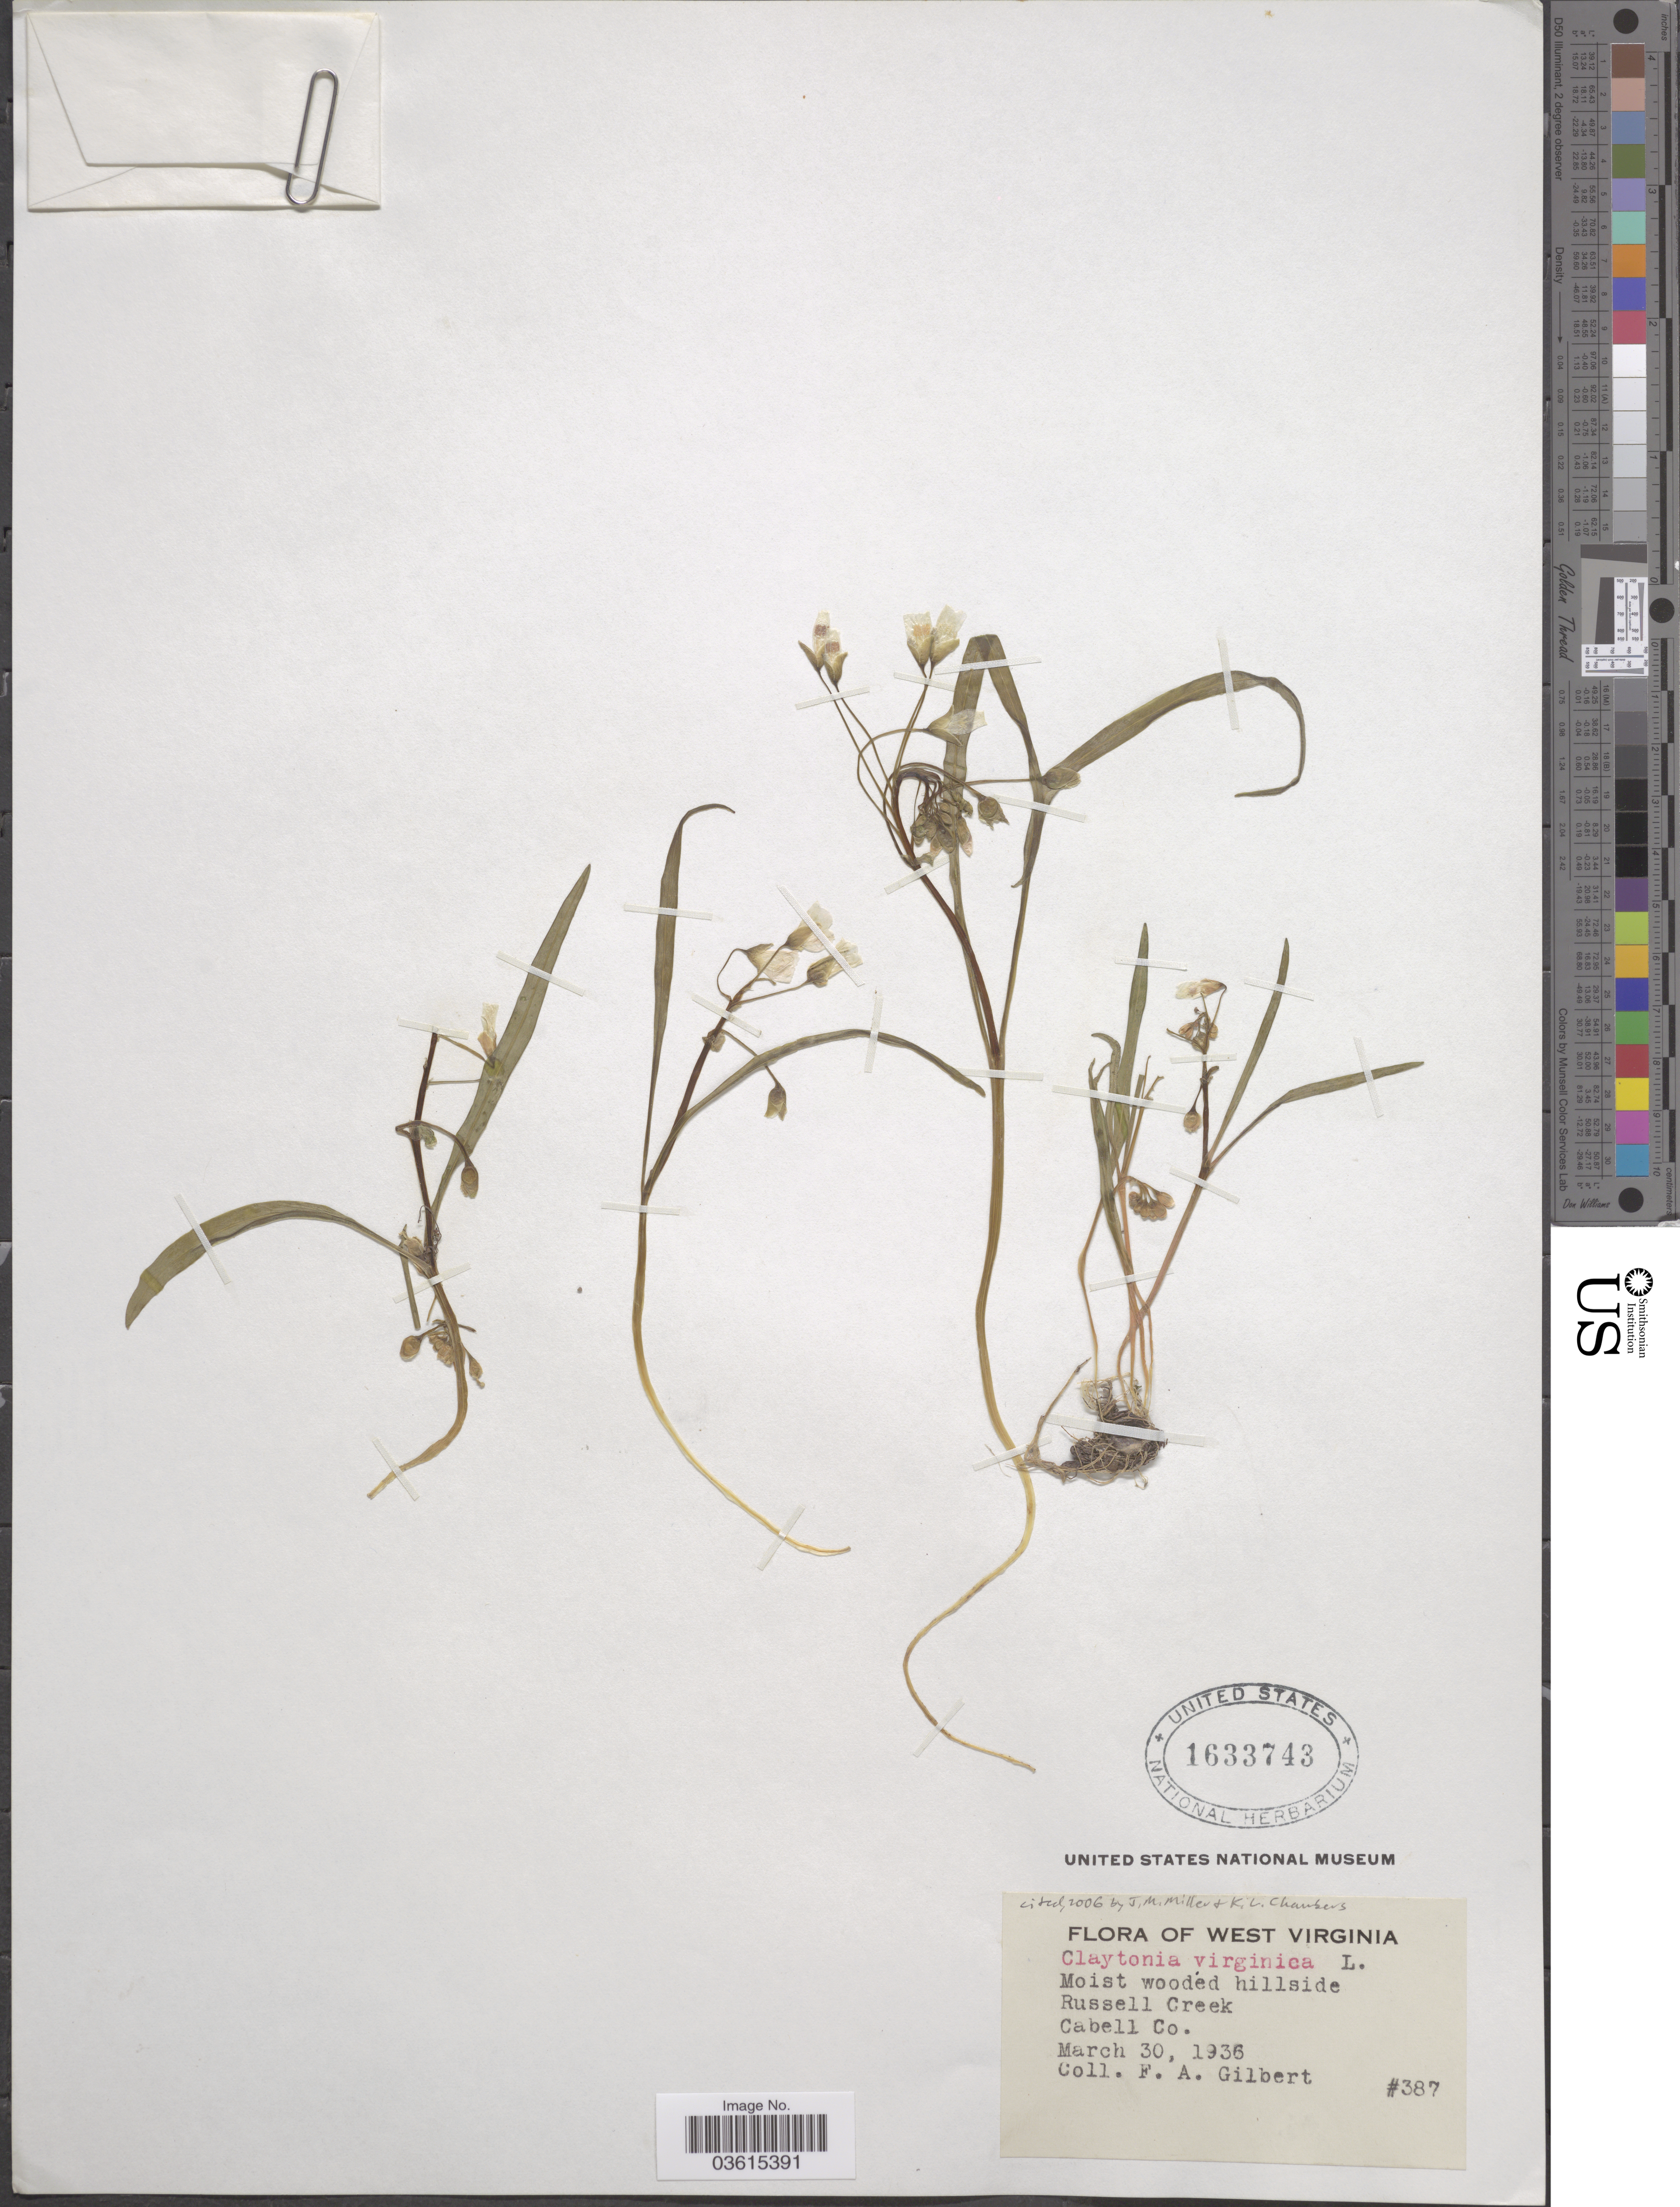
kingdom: Plantae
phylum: Tracheophyta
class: Magnoliopsida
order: Caryophyllales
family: Montiaceae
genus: Claytonia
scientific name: Claytonia virginica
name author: L.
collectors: F. A. Gilbert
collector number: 387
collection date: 1936-03-30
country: United States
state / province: West Virginia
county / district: Cabell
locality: Russell Creek. Cabell Co.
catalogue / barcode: US 1633743